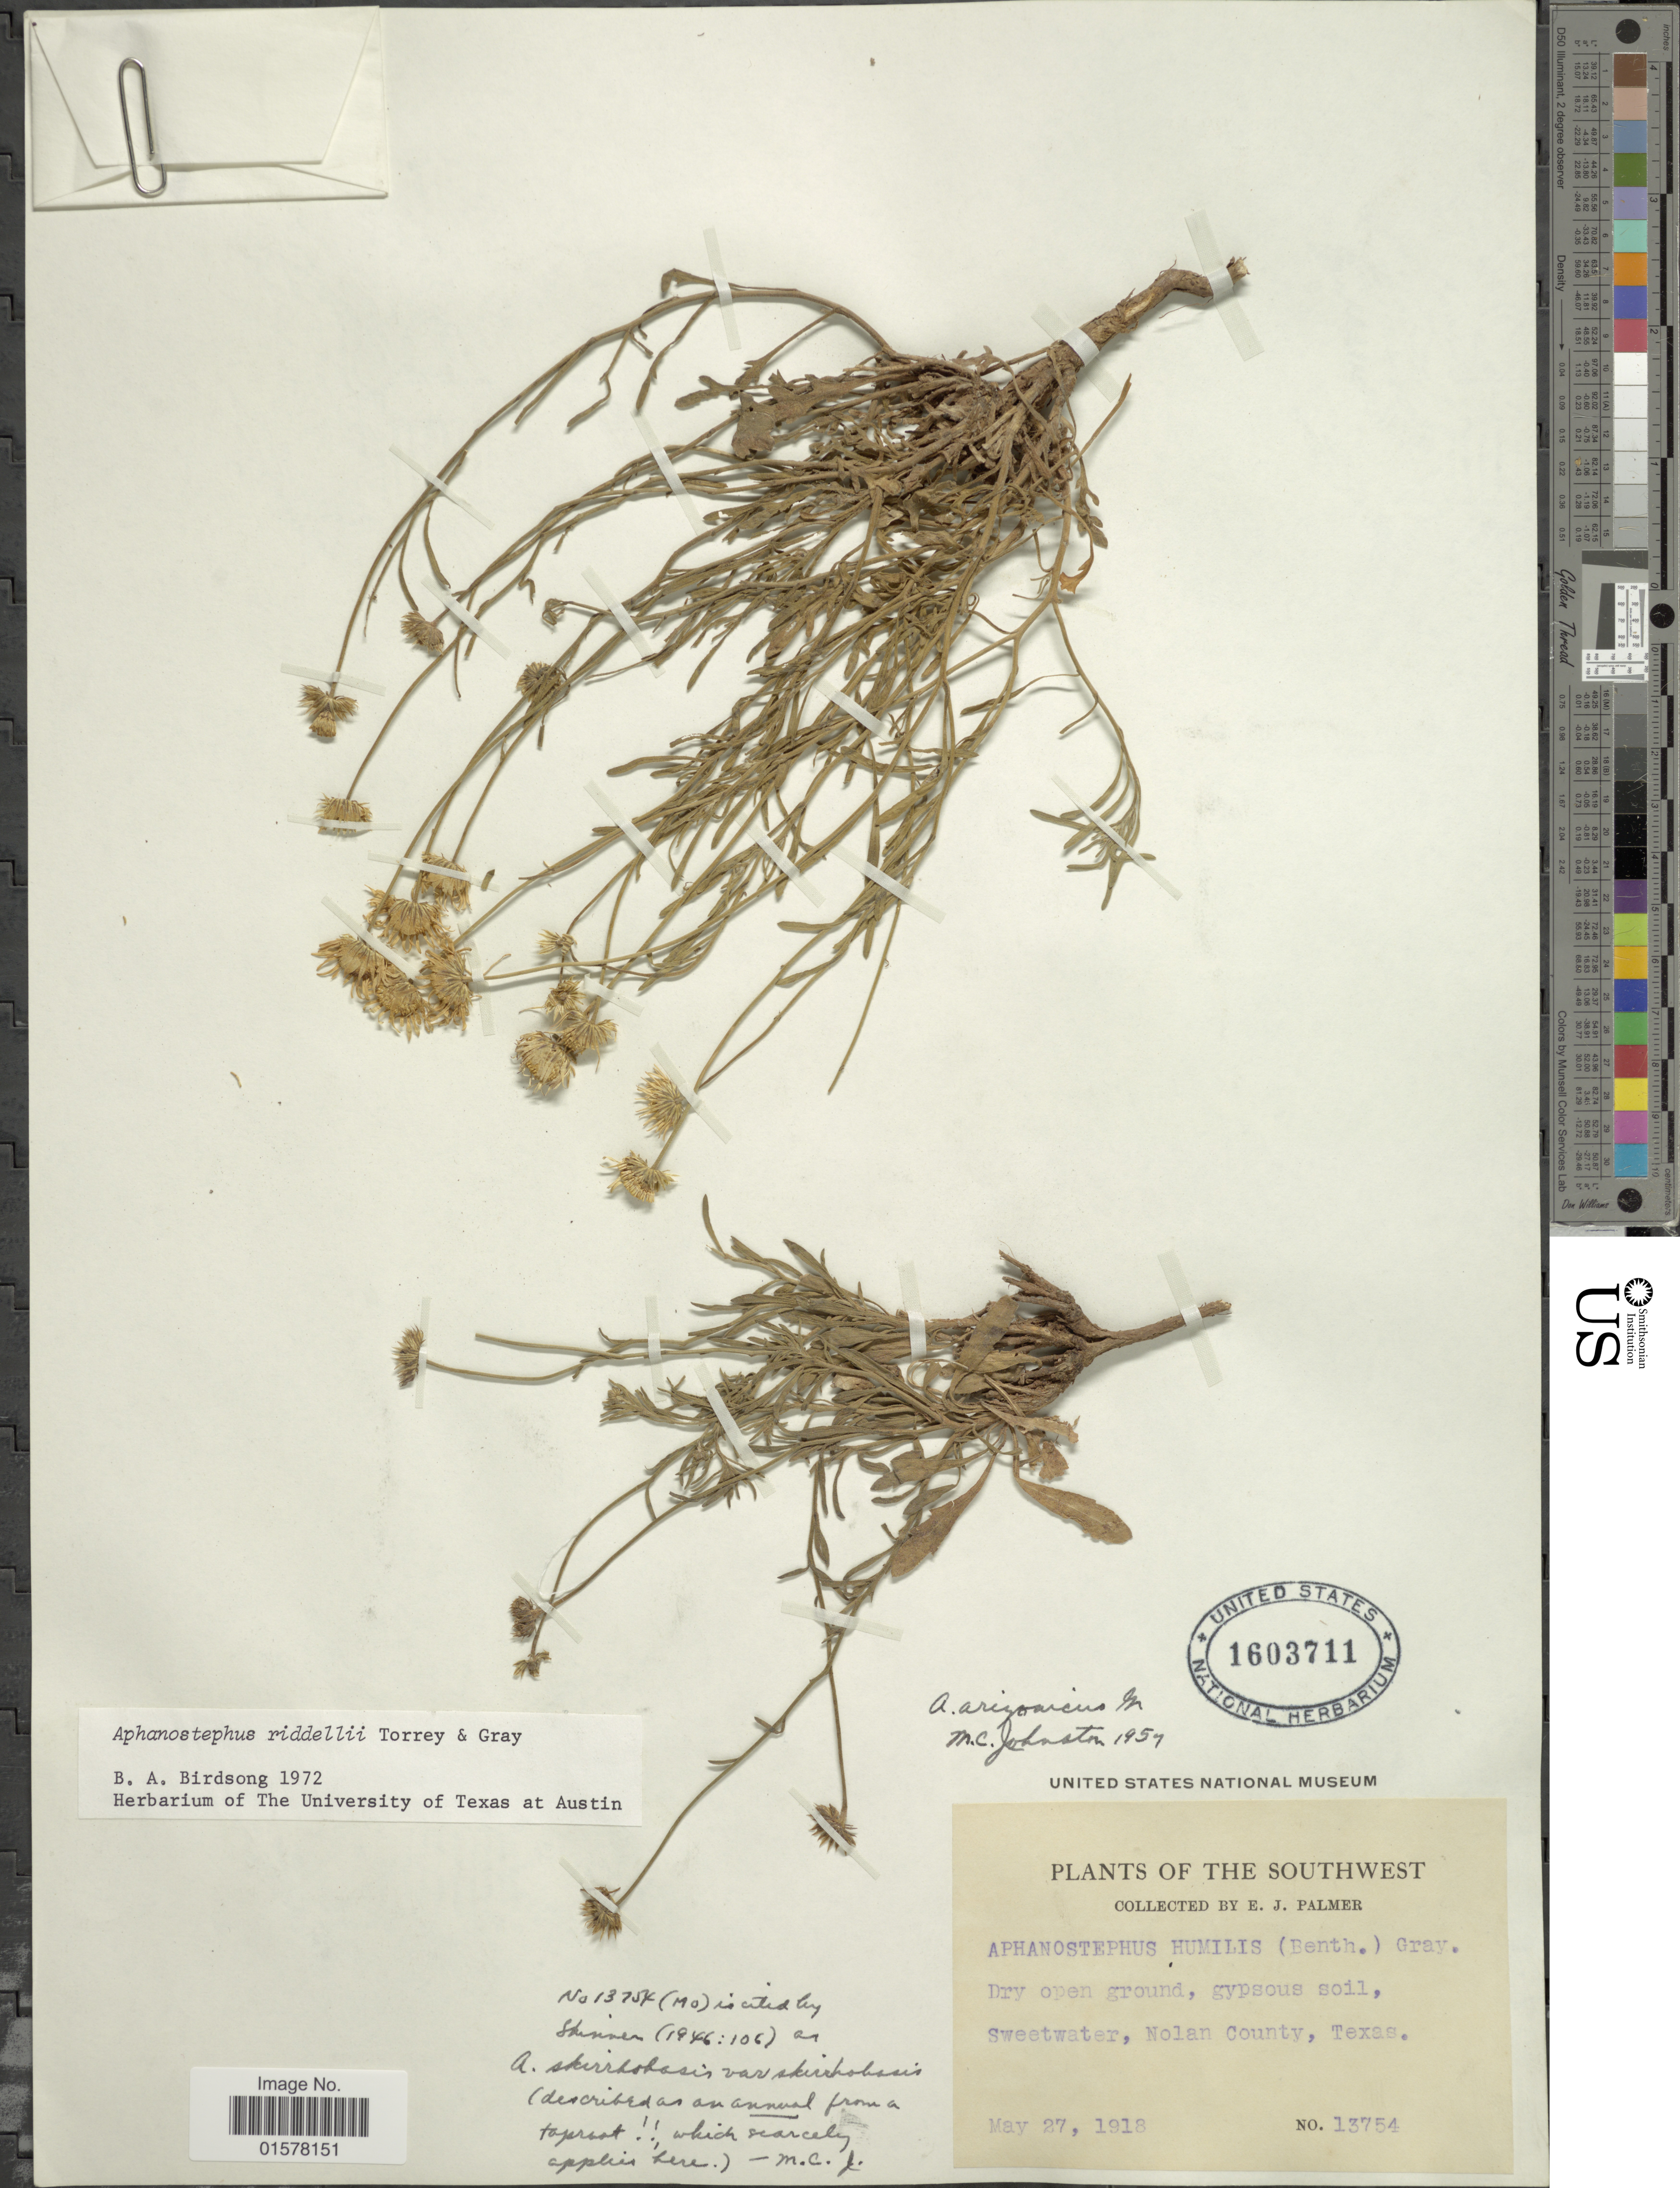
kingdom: Plantae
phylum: Tracheophyta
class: Magnoliopsida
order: Asterales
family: Asteraceae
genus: Aphanostephus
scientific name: Aphanostephus riddellii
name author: Torr. & A. Gray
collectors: E. J. Palmer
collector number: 13754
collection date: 1918-05-27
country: United States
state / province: Texas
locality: Sweetwater, nolan County, Texas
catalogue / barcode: US 1603711